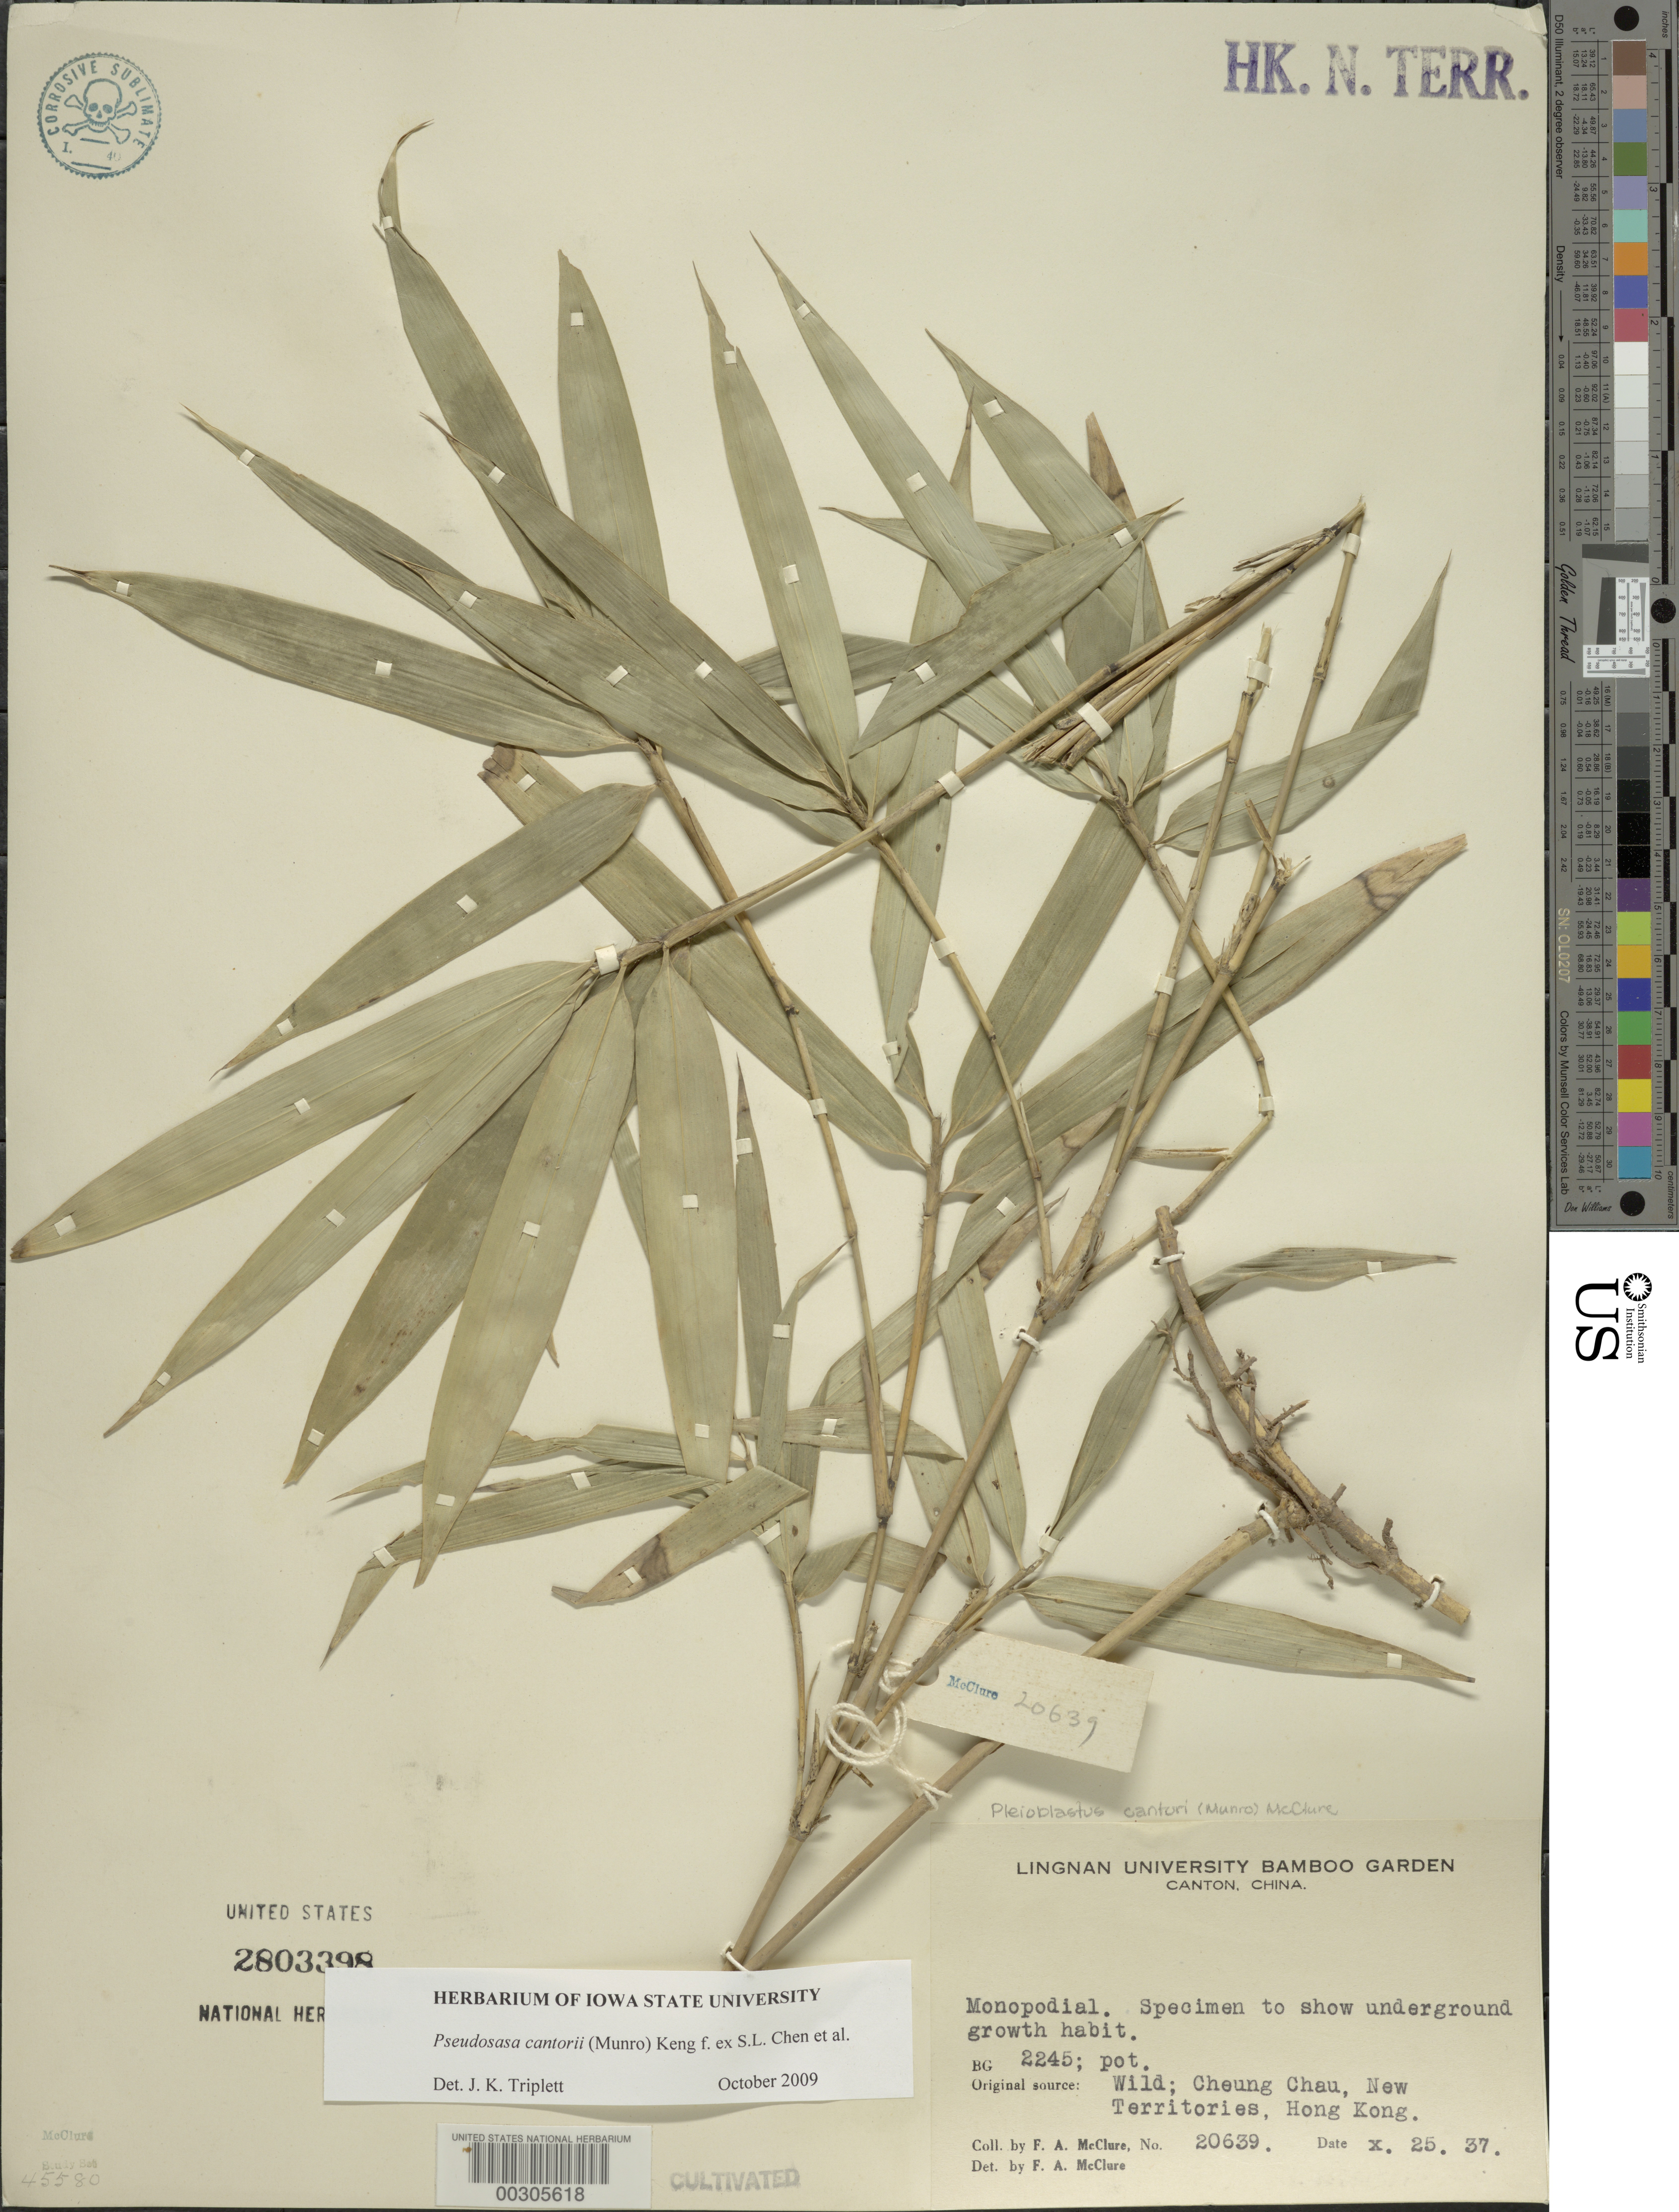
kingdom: Plantae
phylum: Tracheophyta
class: Liliopsida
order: Poales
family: Poaceae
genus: Pseudosasa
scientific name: Pseudosasa cantorii (Munro) Keng f. ex S.L. Chen et al.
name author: (Munro) Keng f. ex S.L. Chen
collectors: F. A. McClure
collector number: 20639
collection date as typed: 25 Oct 1937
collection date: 1937-10-25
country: China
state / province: Guangdong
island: Honam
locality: P'an-yu, lingnan univ. b.g.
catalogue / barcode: US 2803398